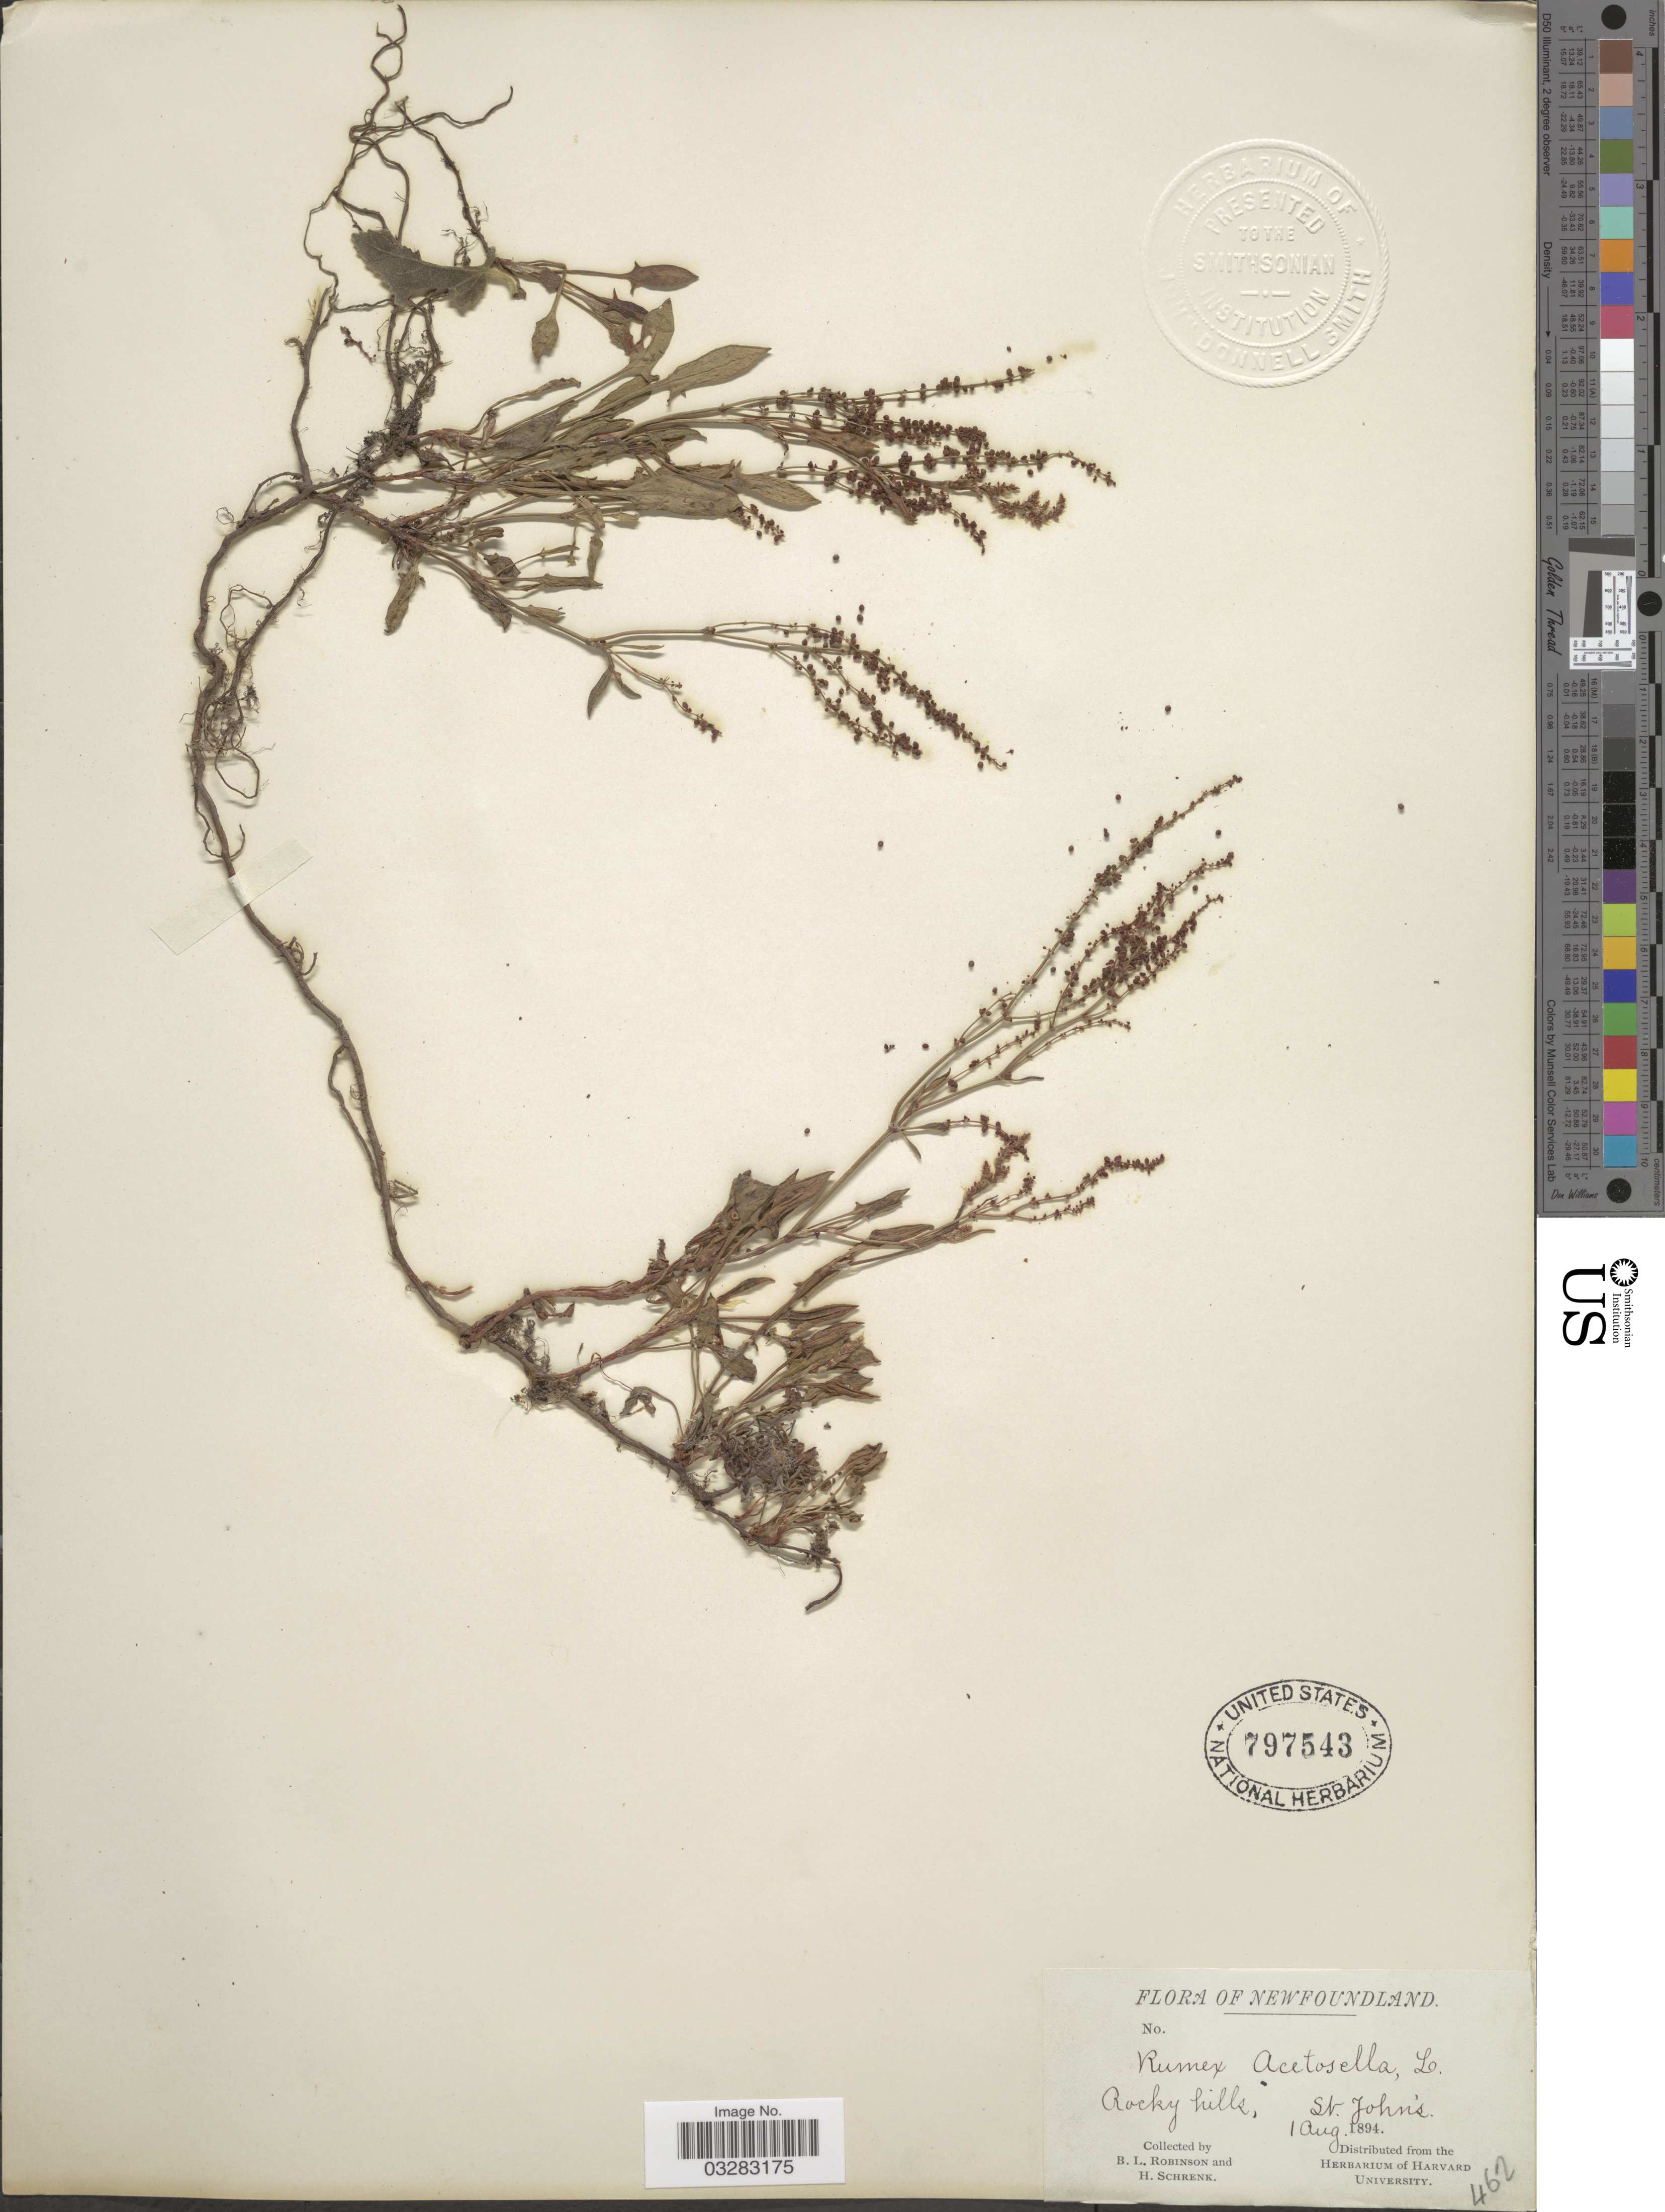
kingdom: Plantae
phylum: Tracheophyta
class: Magnoliopsida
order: Caryophyllales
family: Polygonaceae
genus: Rumex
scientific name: Rumex acetosella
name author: L.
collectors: B. L. Robinson & H. Schrenk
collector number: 462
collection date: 1894-08-01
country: Canada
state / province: Newfoundland and Labrador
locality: Rocky hills, St. John's.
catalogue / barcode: US 797543